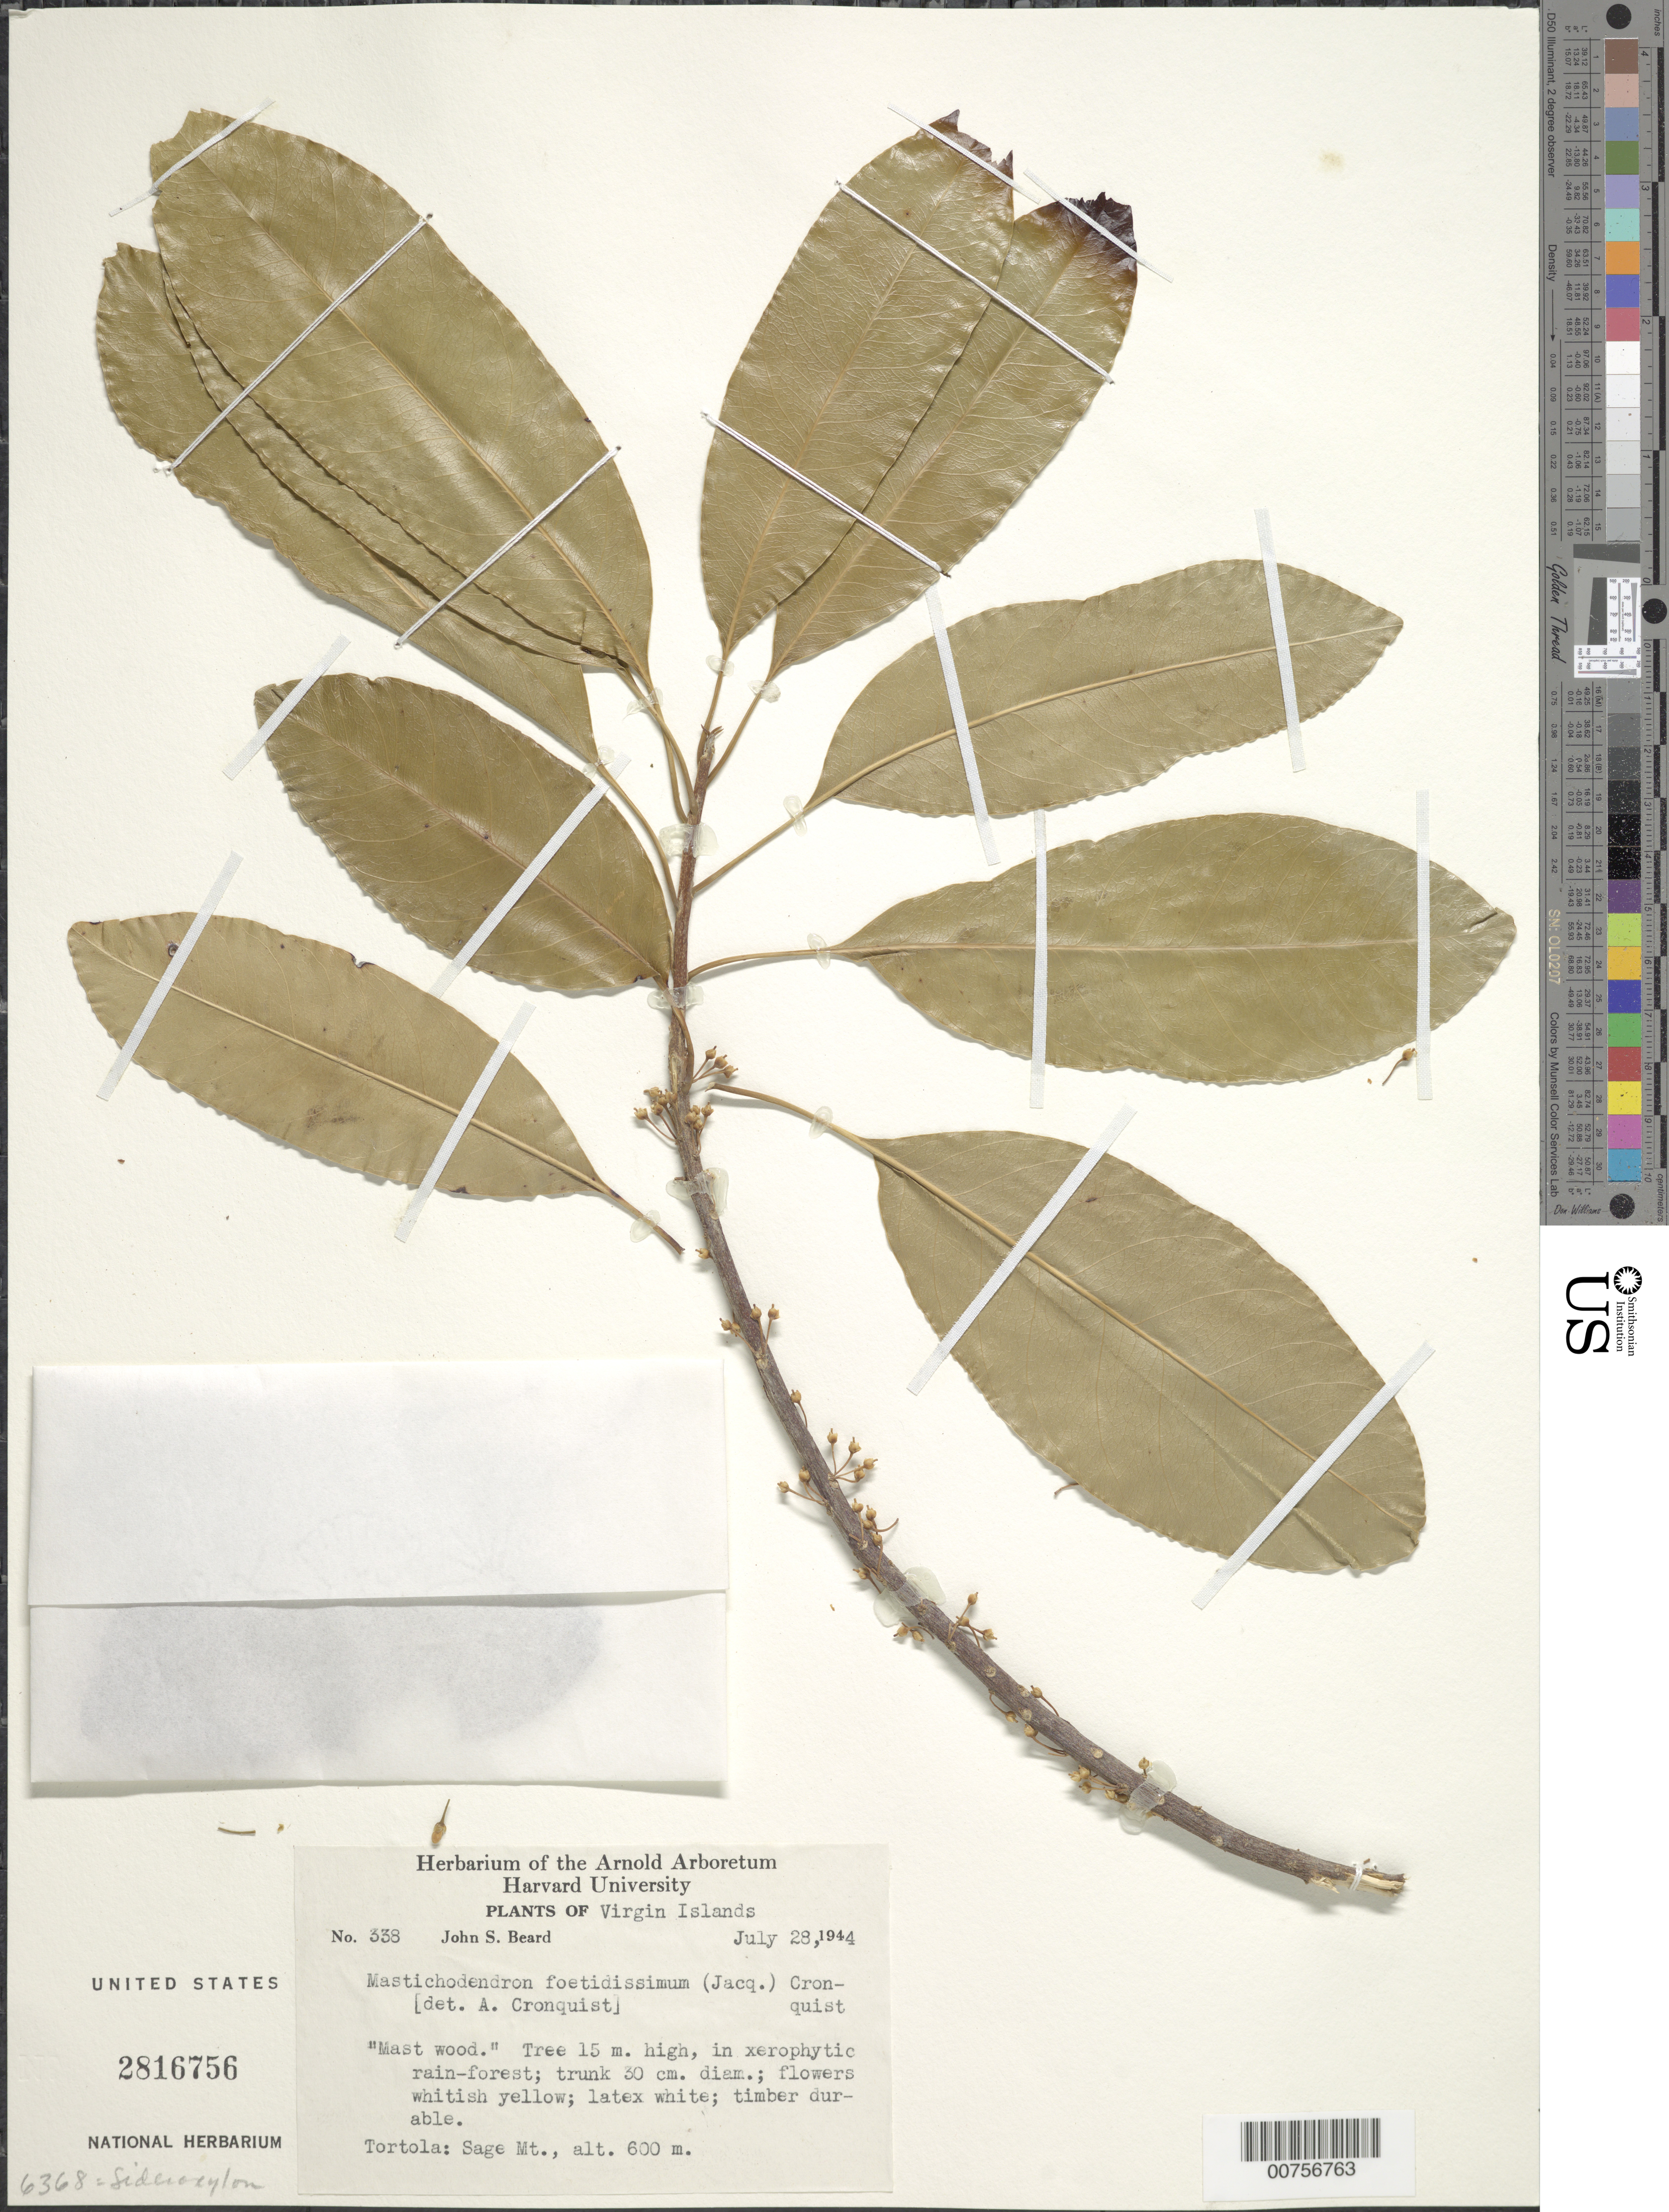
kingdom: Plantae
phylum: Tracheophyta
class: Magnoliopsida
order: Ericales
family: Sapotaceae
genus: Sideroxylon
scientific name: Sideroxylon foetidissimum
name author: Jacq.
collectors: J. Beard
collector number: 338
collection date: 1944-07-28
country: British Virgin Islands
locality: Virgin Islands, Tortola: Sage Mt.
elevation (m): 600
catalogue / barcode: US 2816756